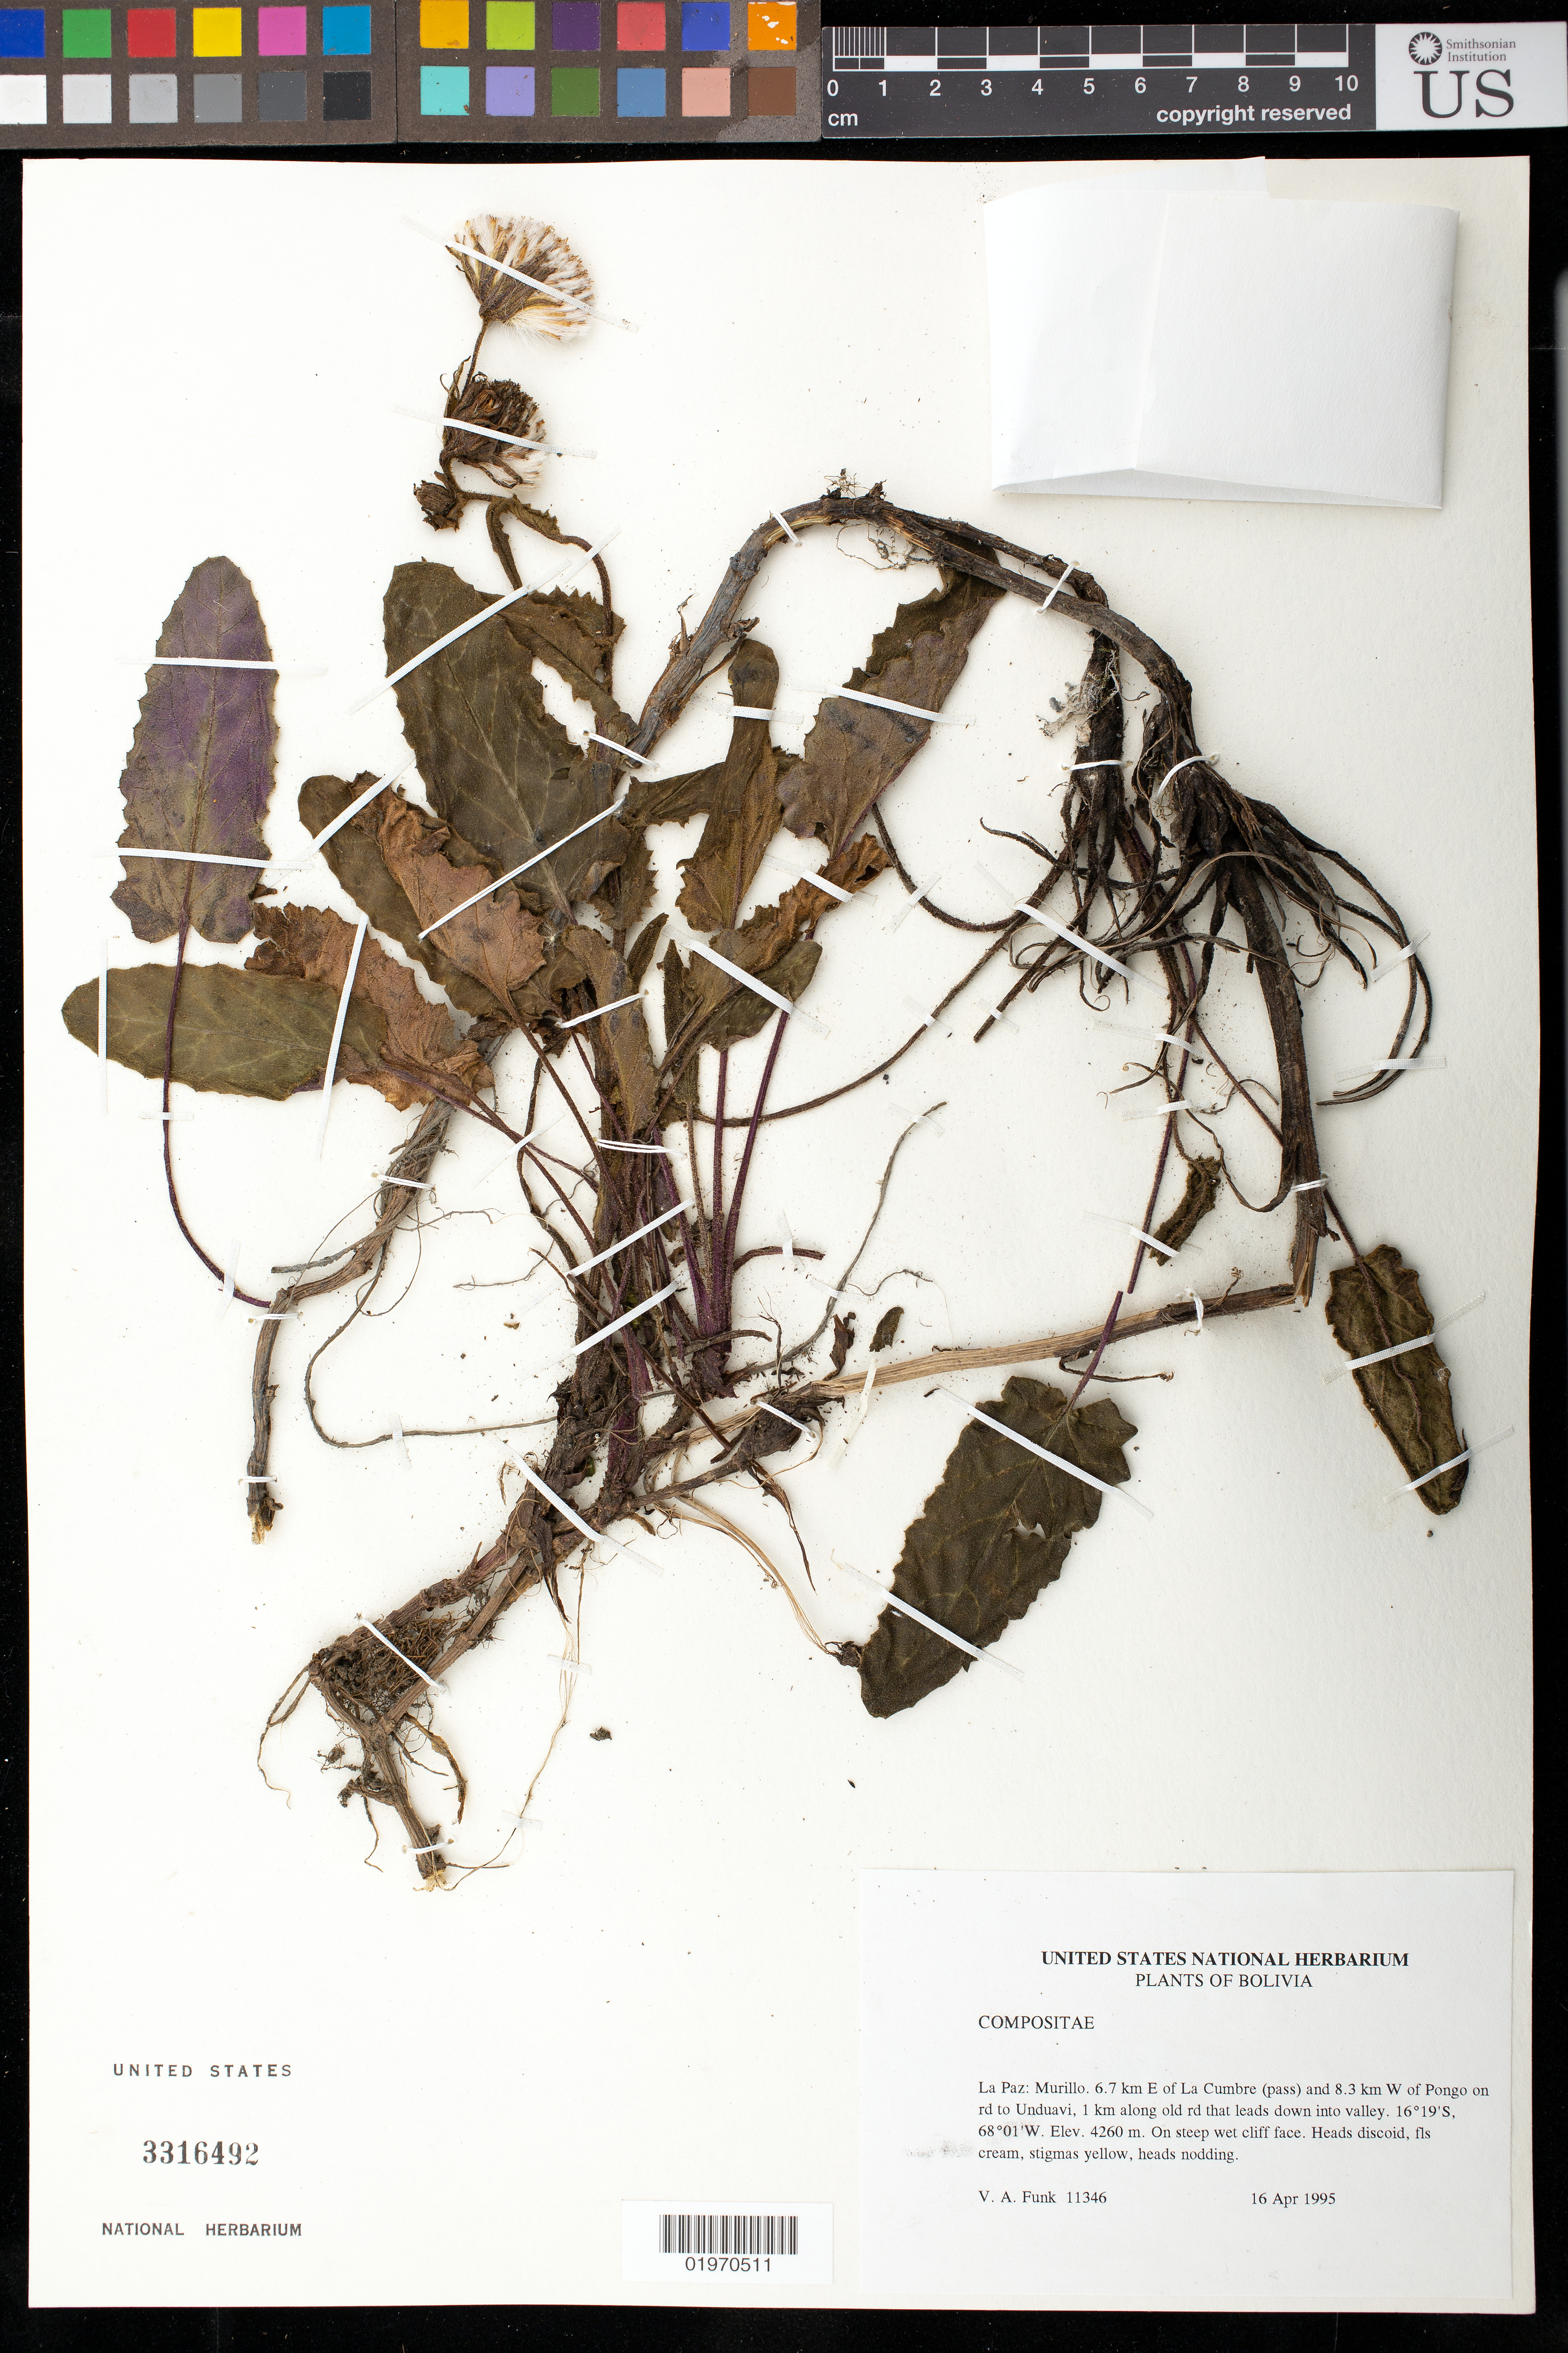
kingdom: Plantae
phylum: Tracheophyta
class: Magnoliopsida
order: Asterales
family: Asteraceae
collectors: V. Funk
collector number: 11346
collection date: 1995-04-16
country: Bolivia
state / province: La Paz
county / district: Murillo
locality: La Cumbre (pass), 6.7 km E of and 8.3 km W of Pongo on rd to Unduavi, 1 km along old rd that leads down into valley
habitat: On steep wet cliff face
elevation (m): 4260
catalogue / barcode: US 3316492